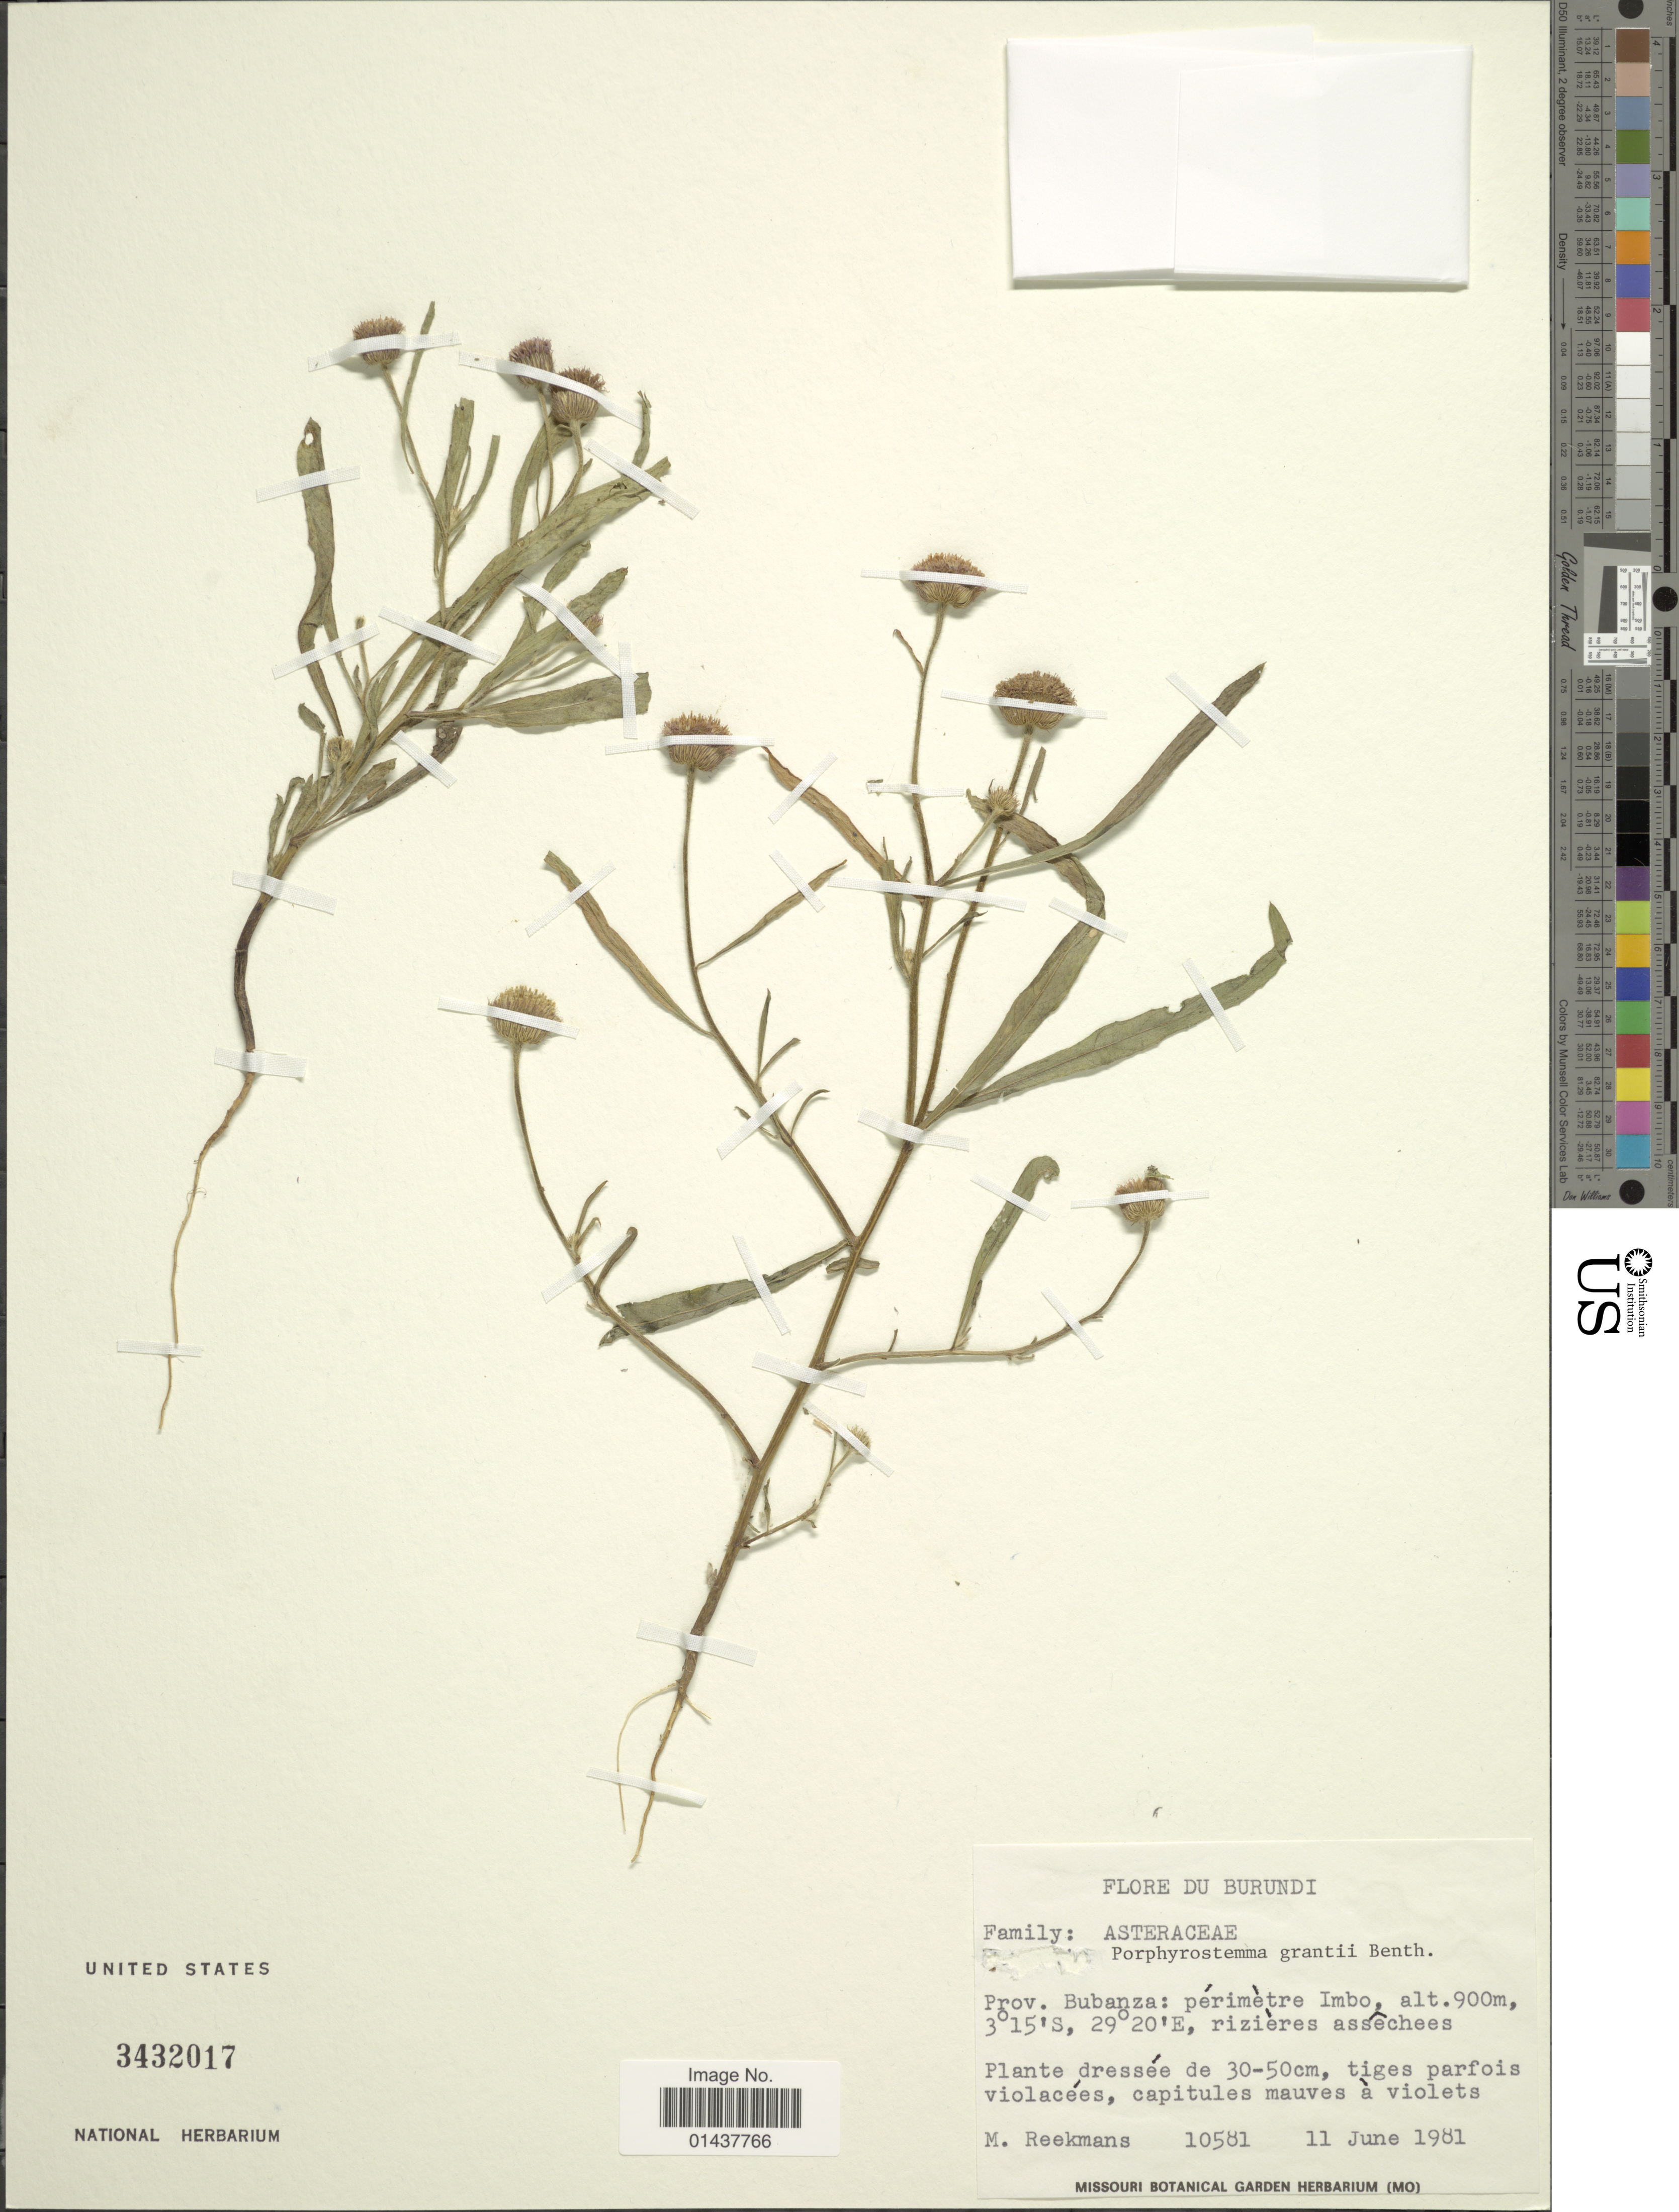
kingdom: Plantae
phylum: Tracheophyta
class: Magnoliopsida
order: Asterales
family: Asteraceae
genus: Porphyrostemma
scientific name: Porphyrostemma grantii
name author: Benth. ex Oliv.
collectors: M. Reekmans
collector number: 10581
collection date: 1981-06-11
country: Burundi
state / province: Bubanza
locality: Périmètre Imbo, rizières assêchees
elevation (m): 900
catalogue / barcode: US 3432017